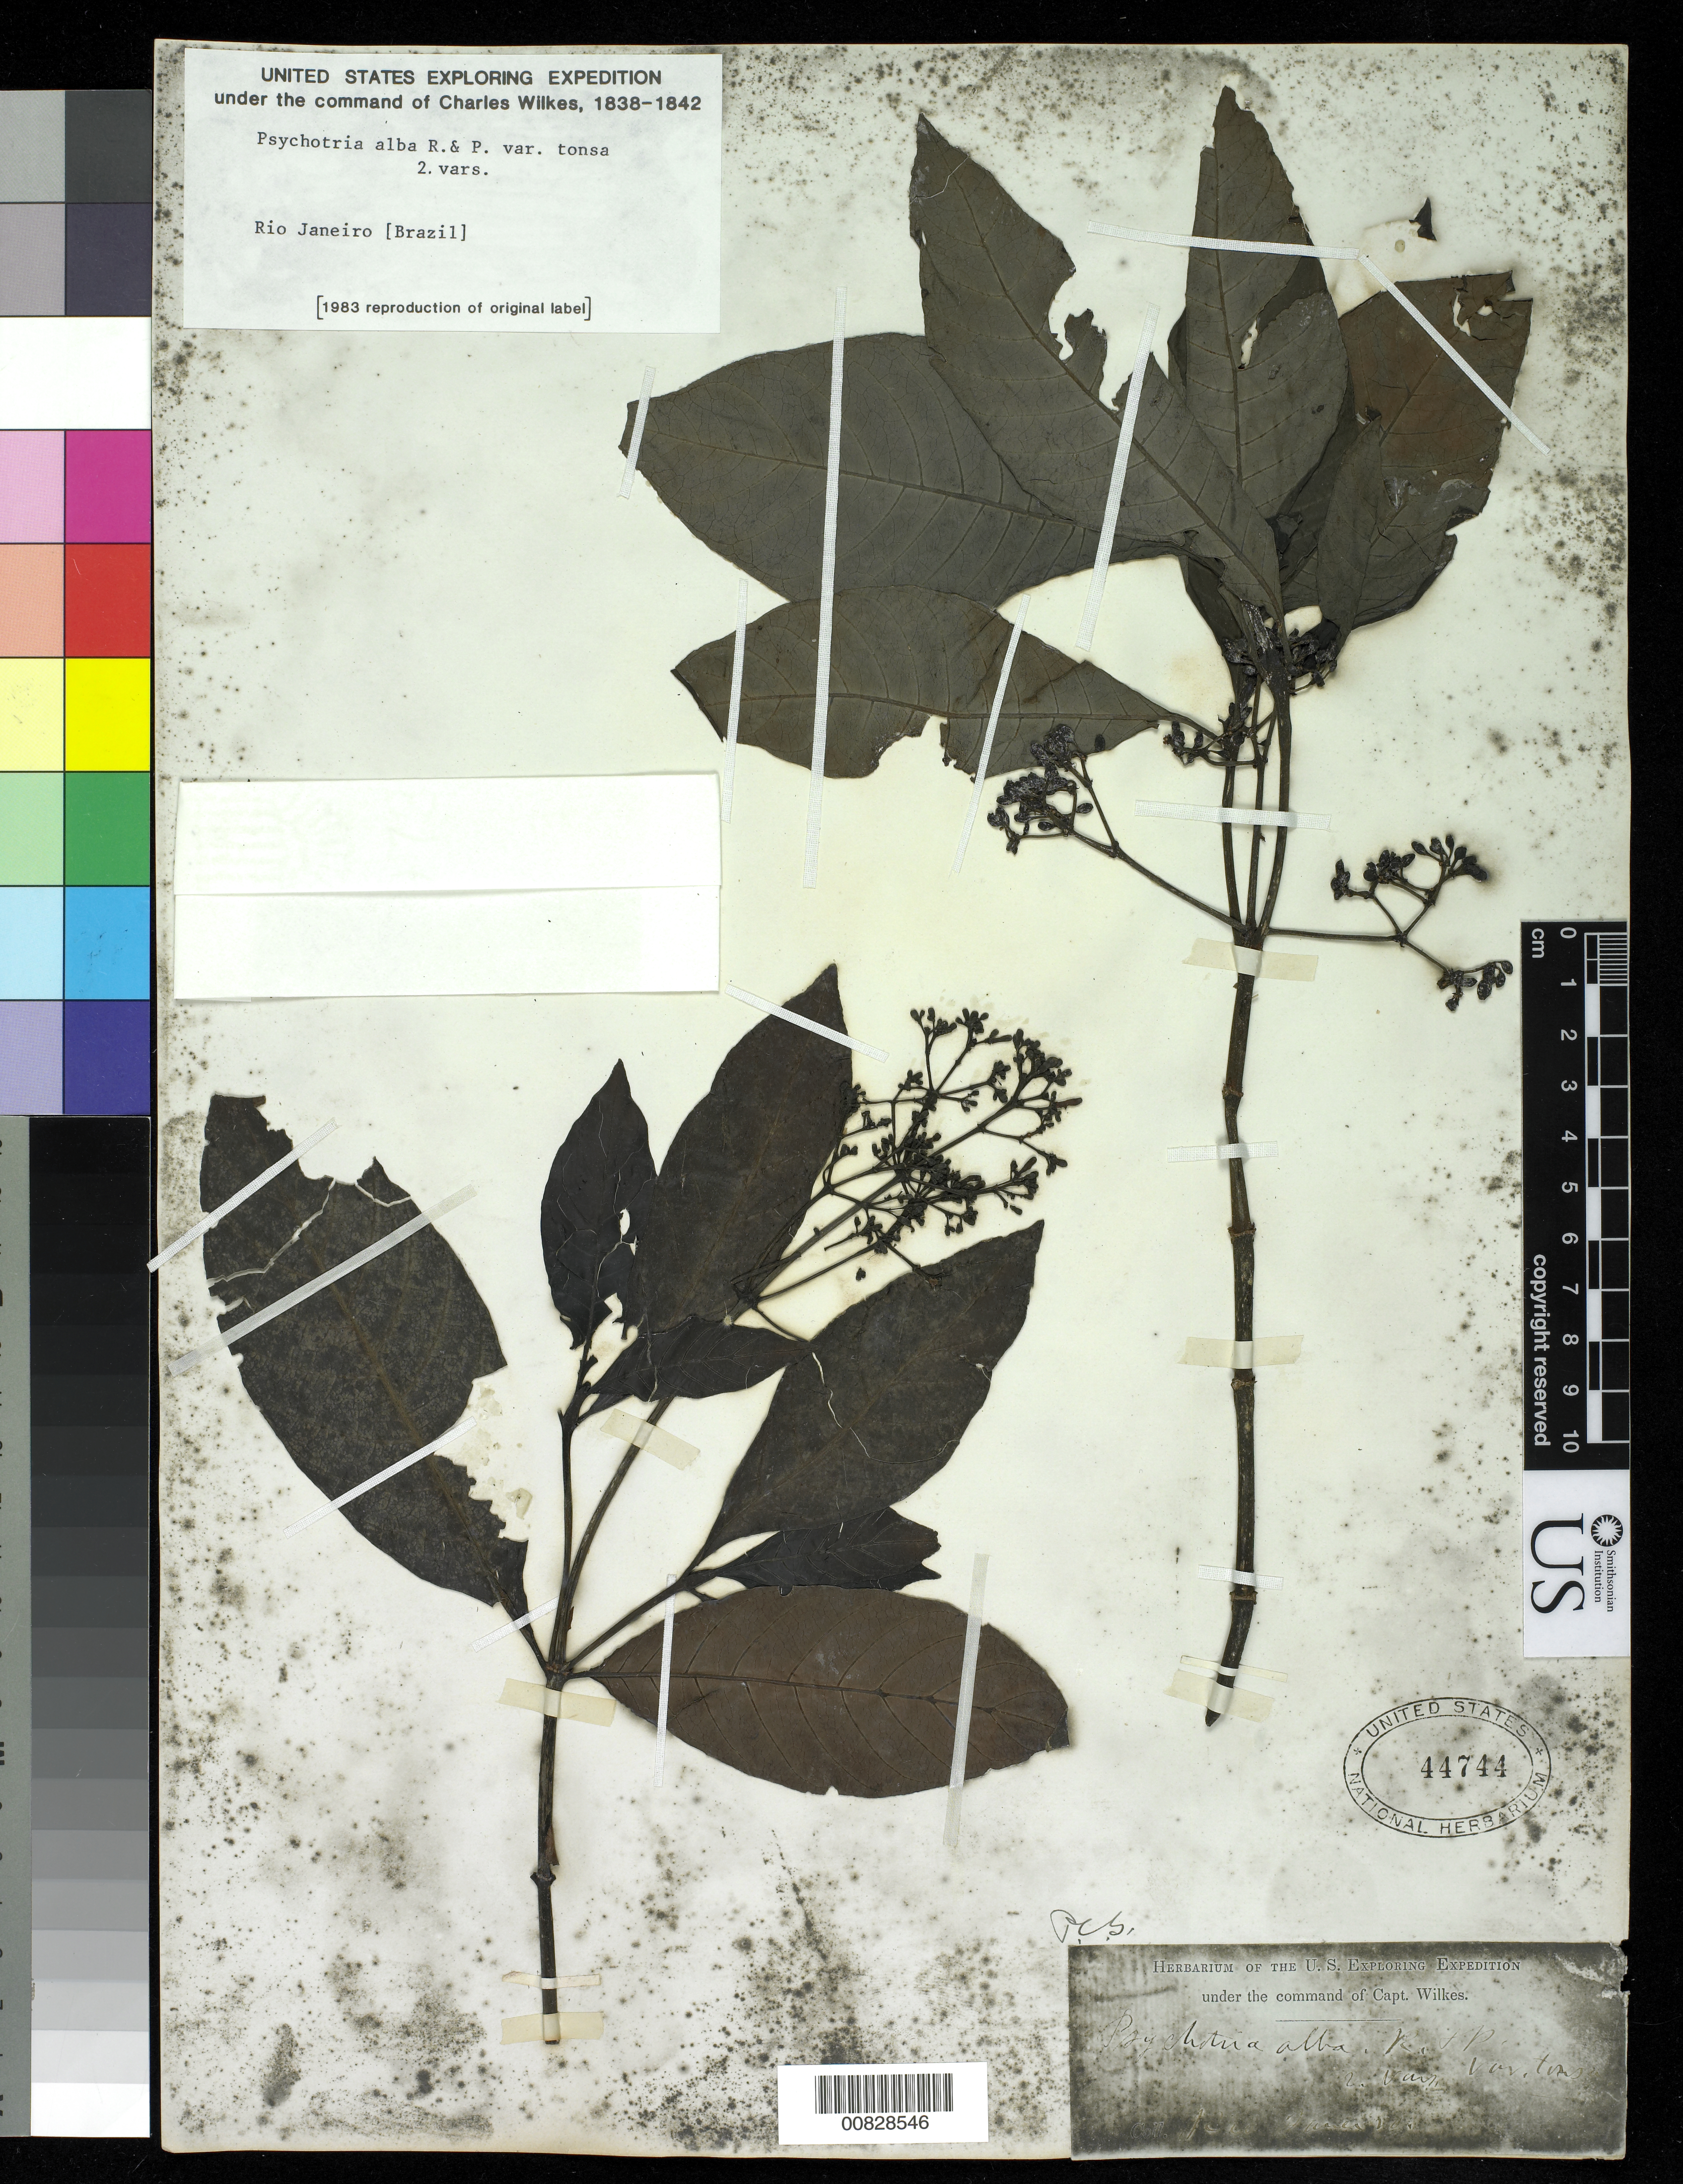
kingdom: Plantae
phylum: Tracheophyta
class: Magnoliopsida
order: Gentianales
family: Rubiaceae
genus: Psychotria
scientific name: Psychotria carthagensis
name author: Jacq.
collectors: Wilkes Explor. Exped.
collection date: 1838/1842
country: Brazil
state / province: Rio de Janeiro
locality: Rio Janeiro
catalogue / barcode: US 44744